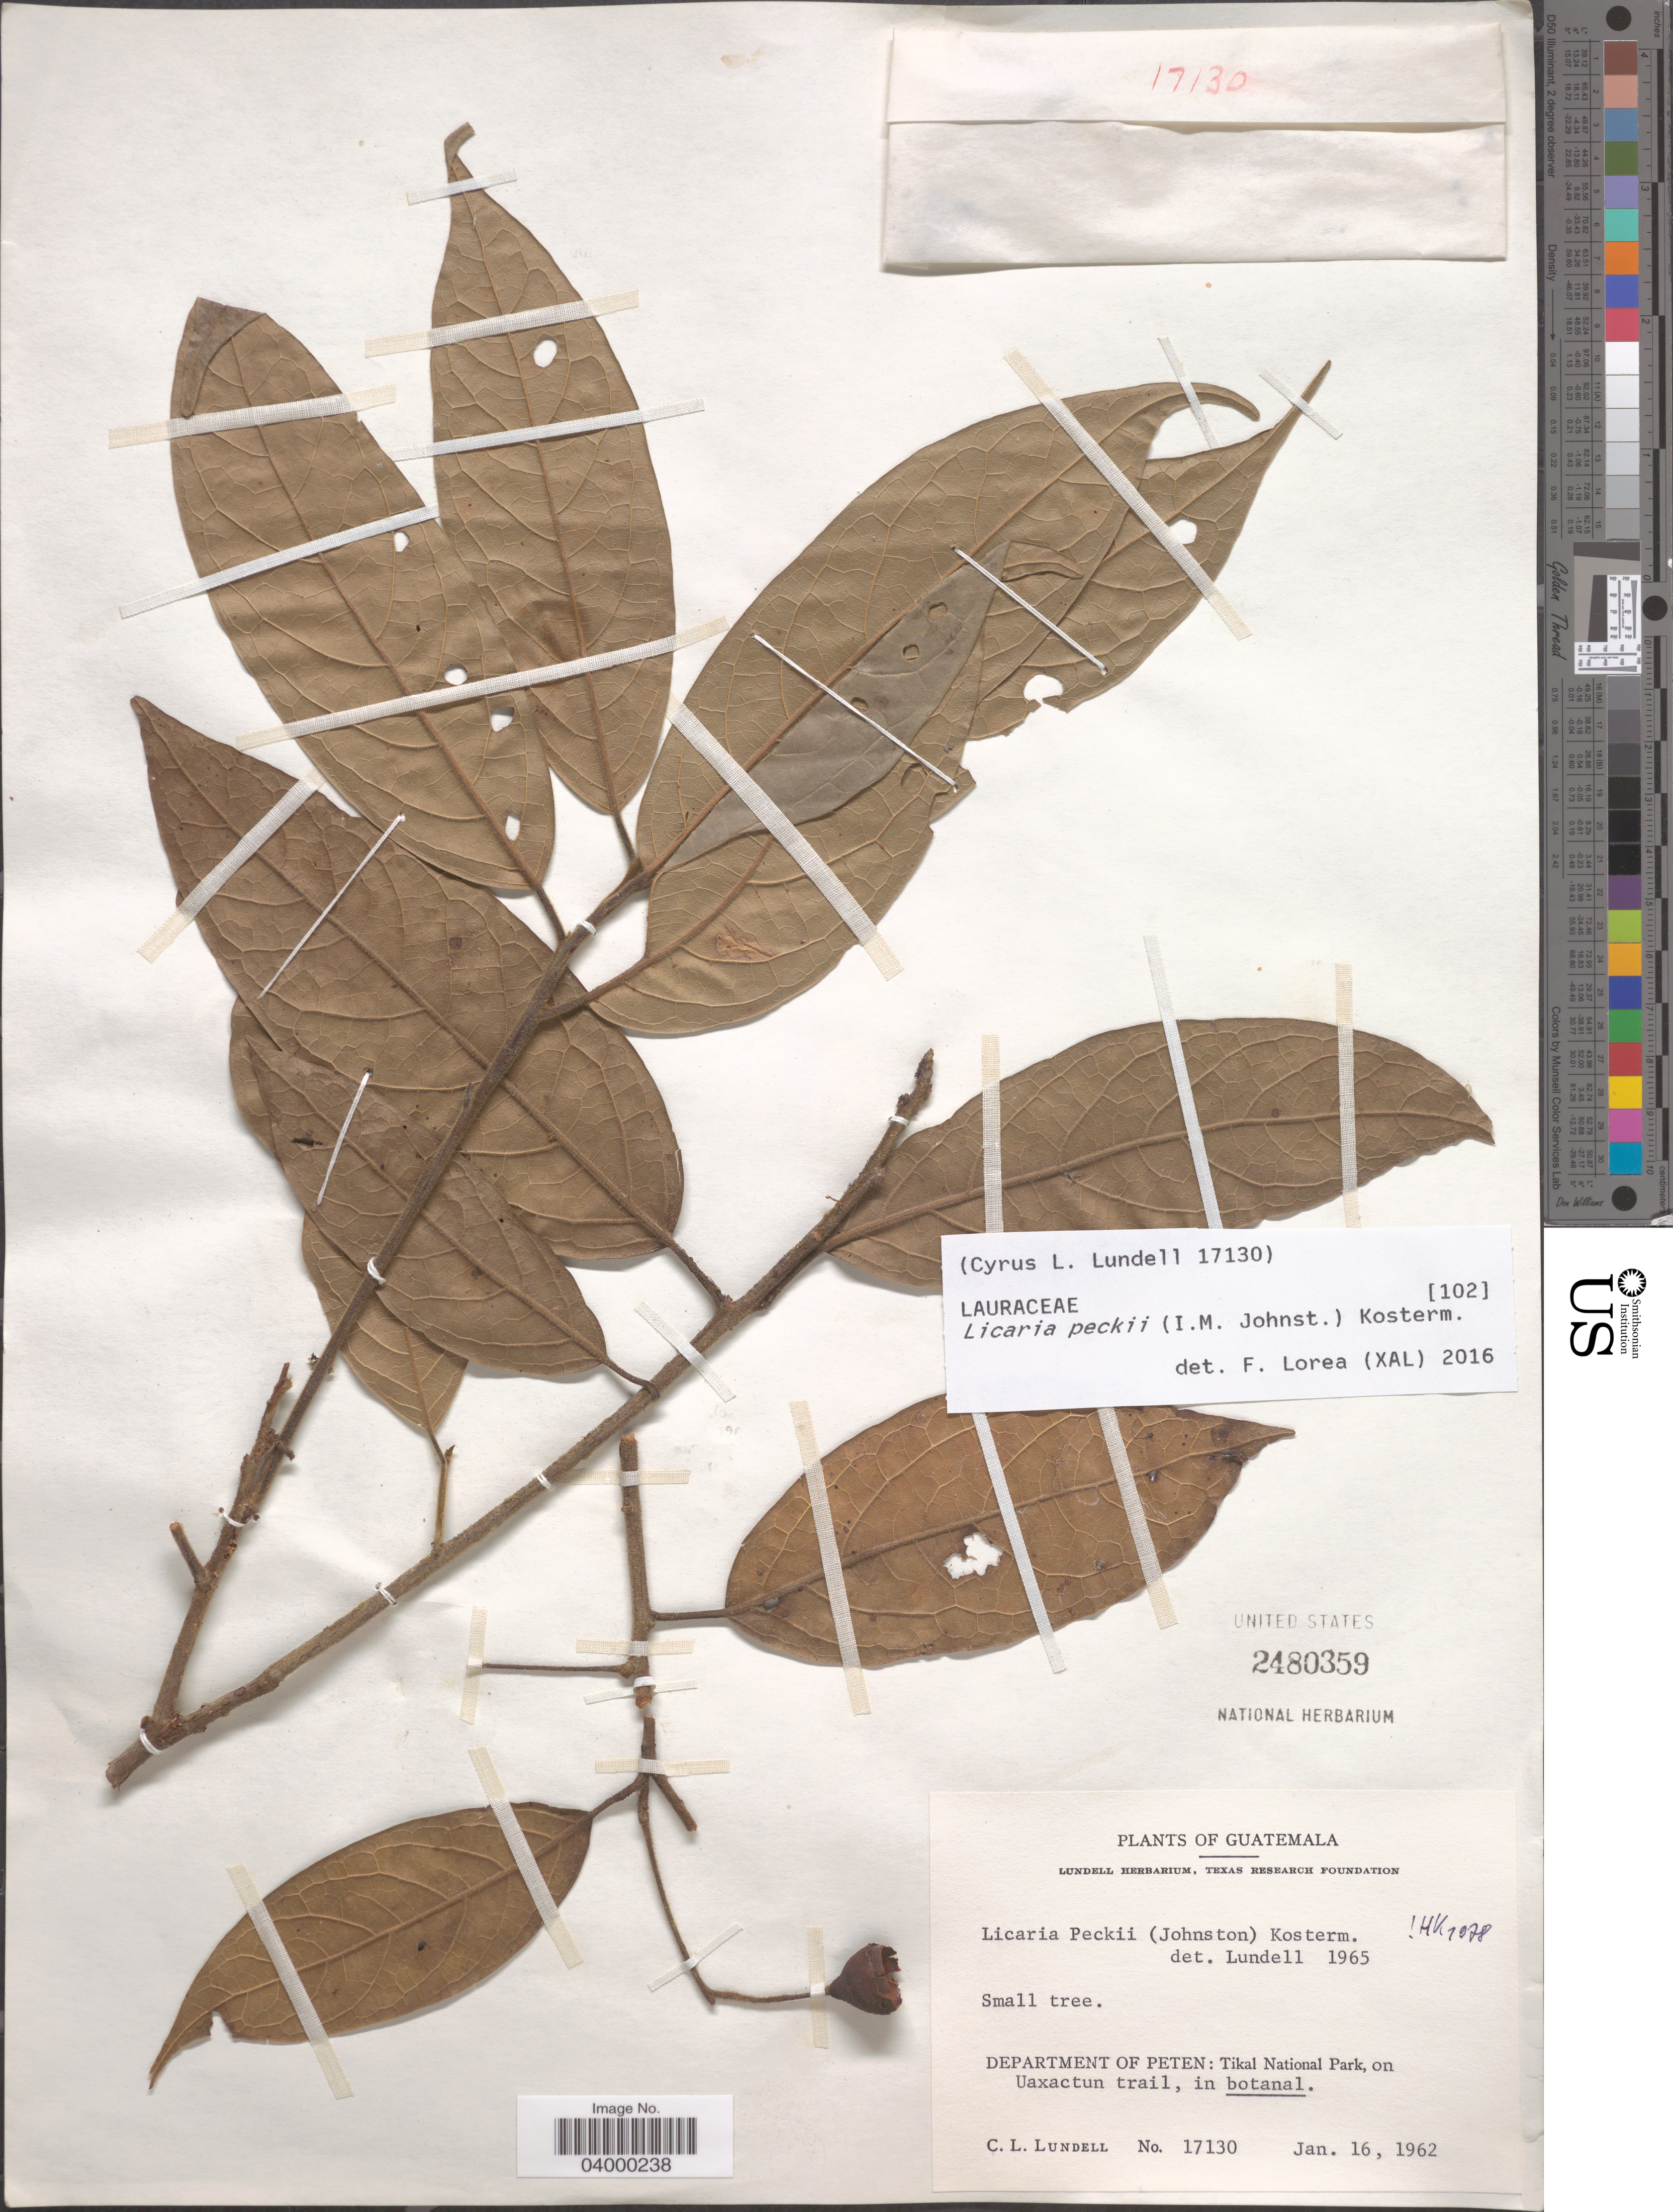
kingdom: Plantae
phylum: Tracheophyta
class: Magnoliopsida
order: Laurales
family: Lauraceae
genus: Licaria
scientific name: Licaria peckii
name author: (I.M. Johnst.) Kosterm.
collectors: C. L. Lundell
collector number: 17130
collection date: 1962-01-16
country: Guatemala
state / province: El Peten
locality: Department of Peten: Tikal National Park, on Uaxactun trail.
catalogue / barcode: US 2480359